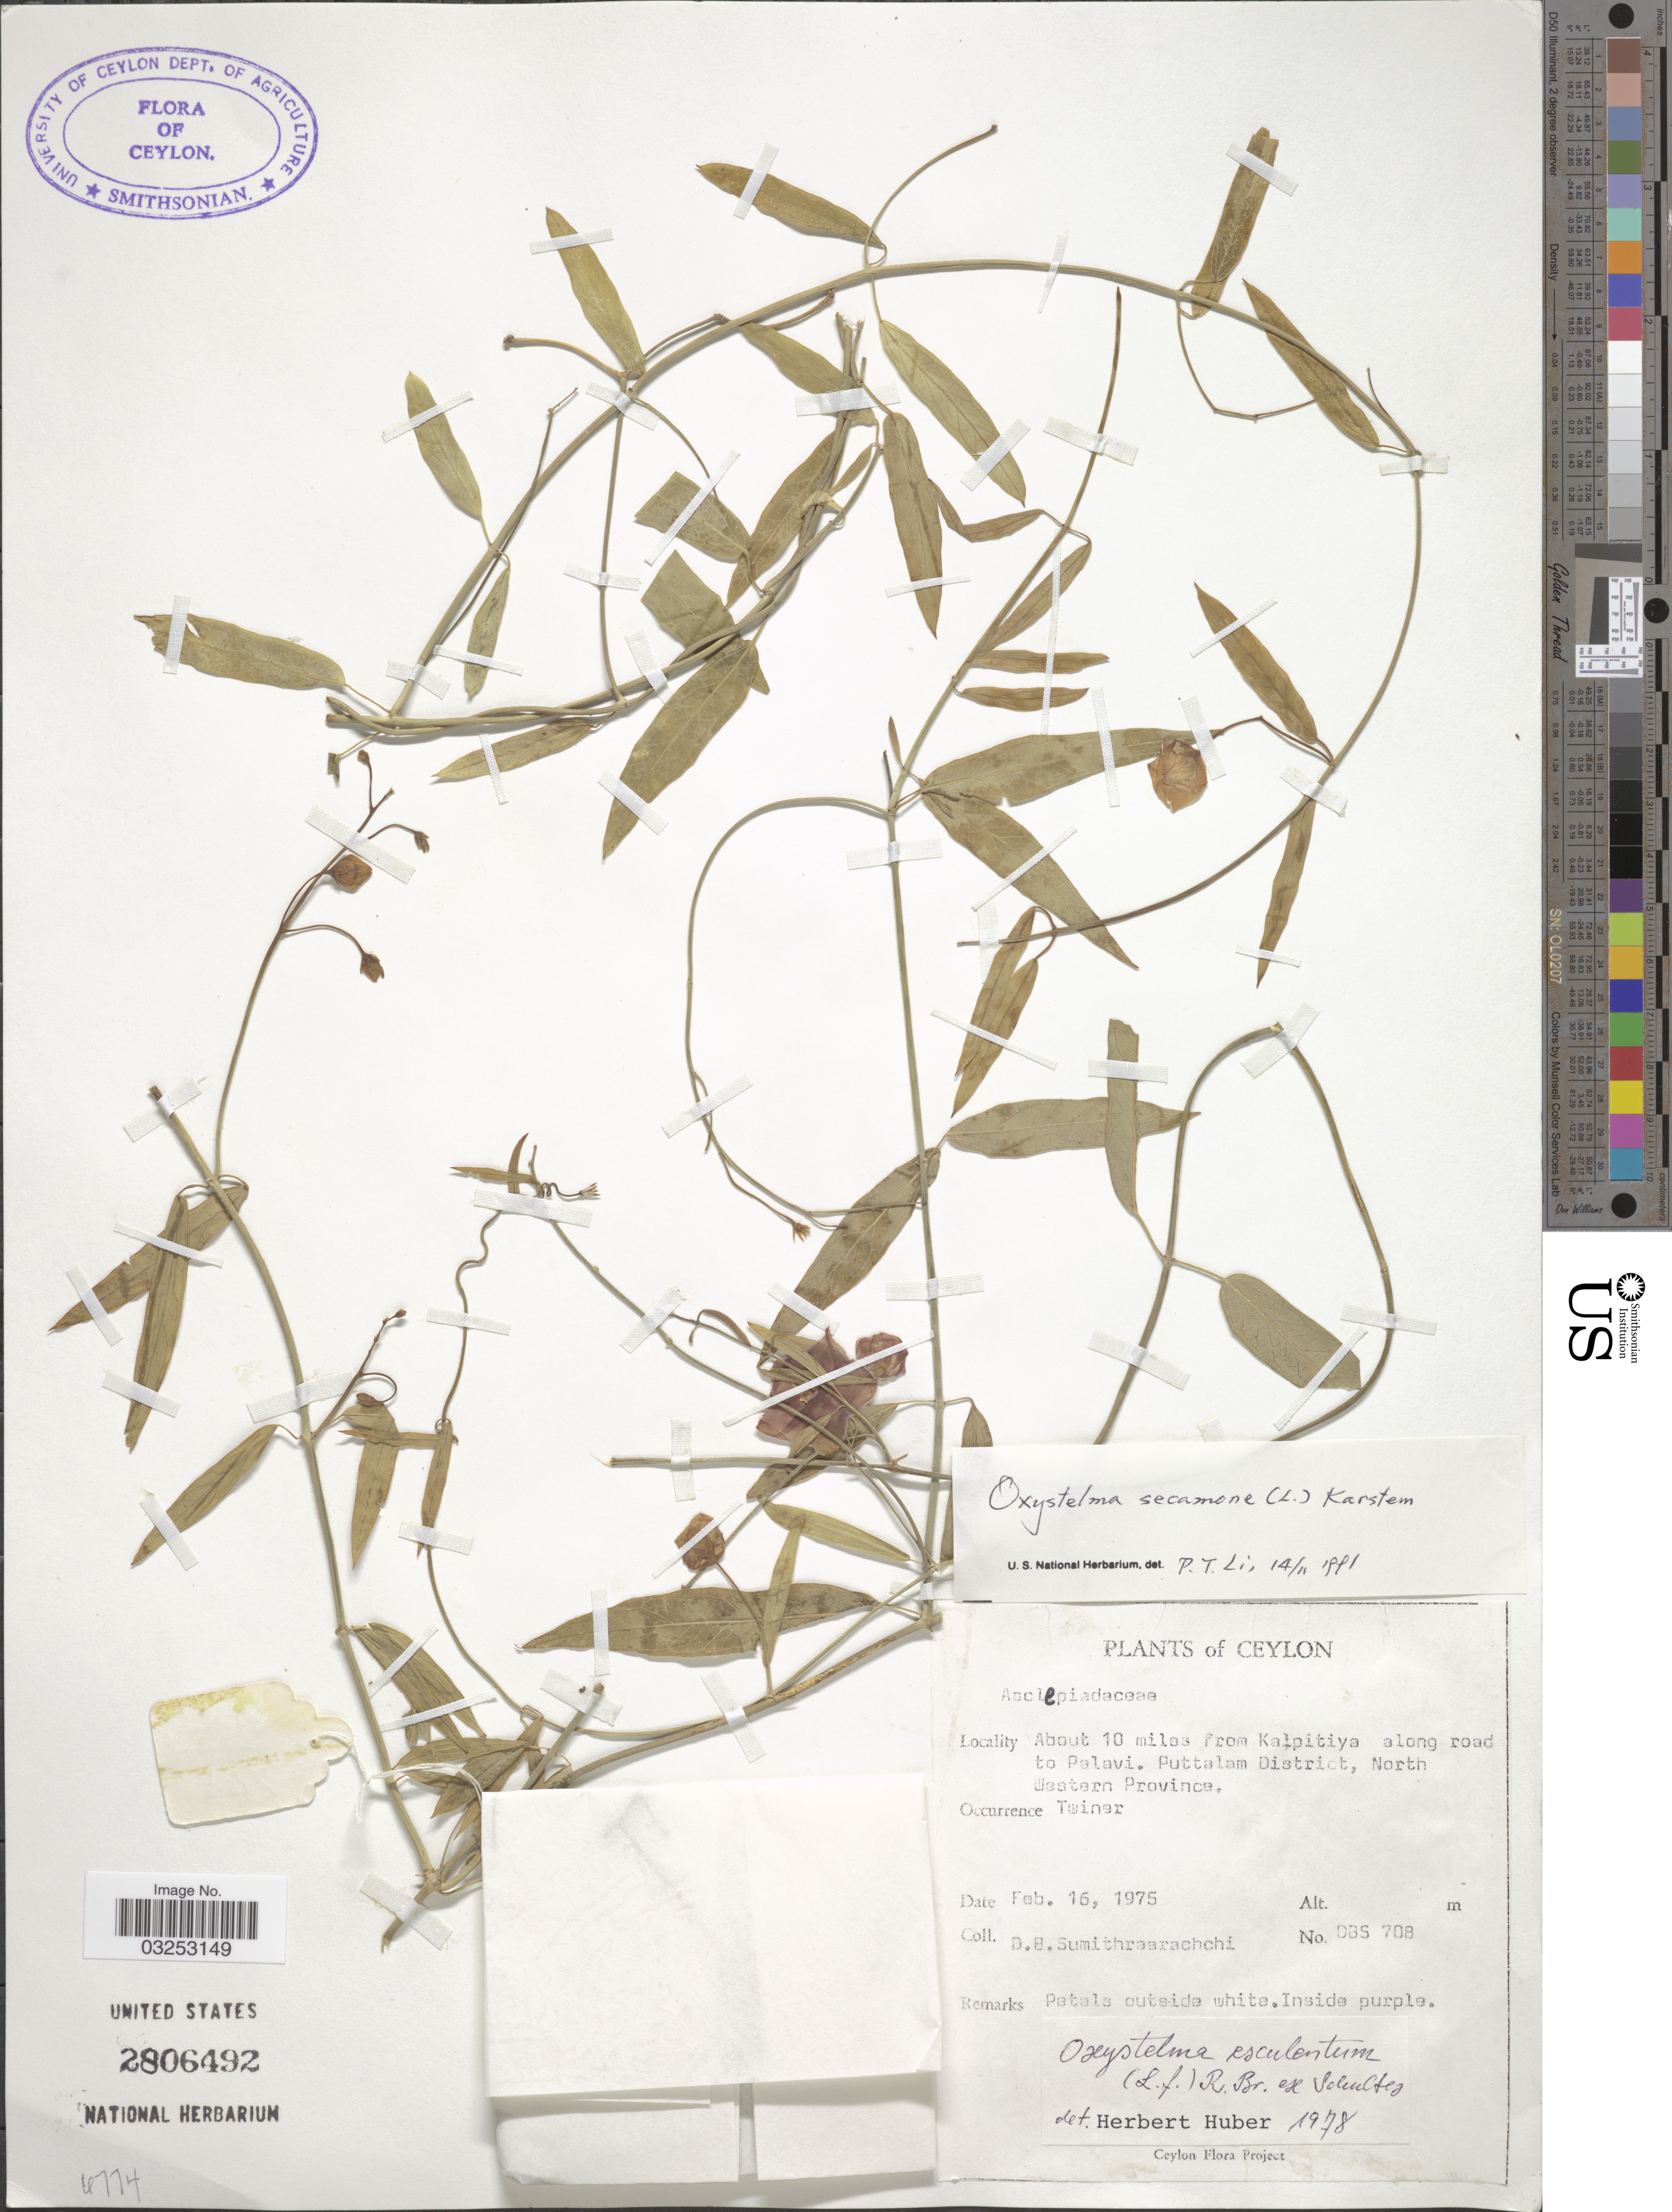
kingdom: Plantae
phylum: Tracheophyta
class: Magnoliopsida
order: Gentianales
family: Apocynaceae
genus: Oxystelma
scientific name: Oxystelma secamone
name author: K. Schum.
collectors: D. B. Sumithraarachchi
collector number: DBS708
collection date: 1975-02-16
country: Sri Lanka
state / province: North Western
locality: Ceylon, About 10 miles from Kalpitiya along road to Palavi. Puttalam District, North Western Province.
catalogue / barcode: US 2806492